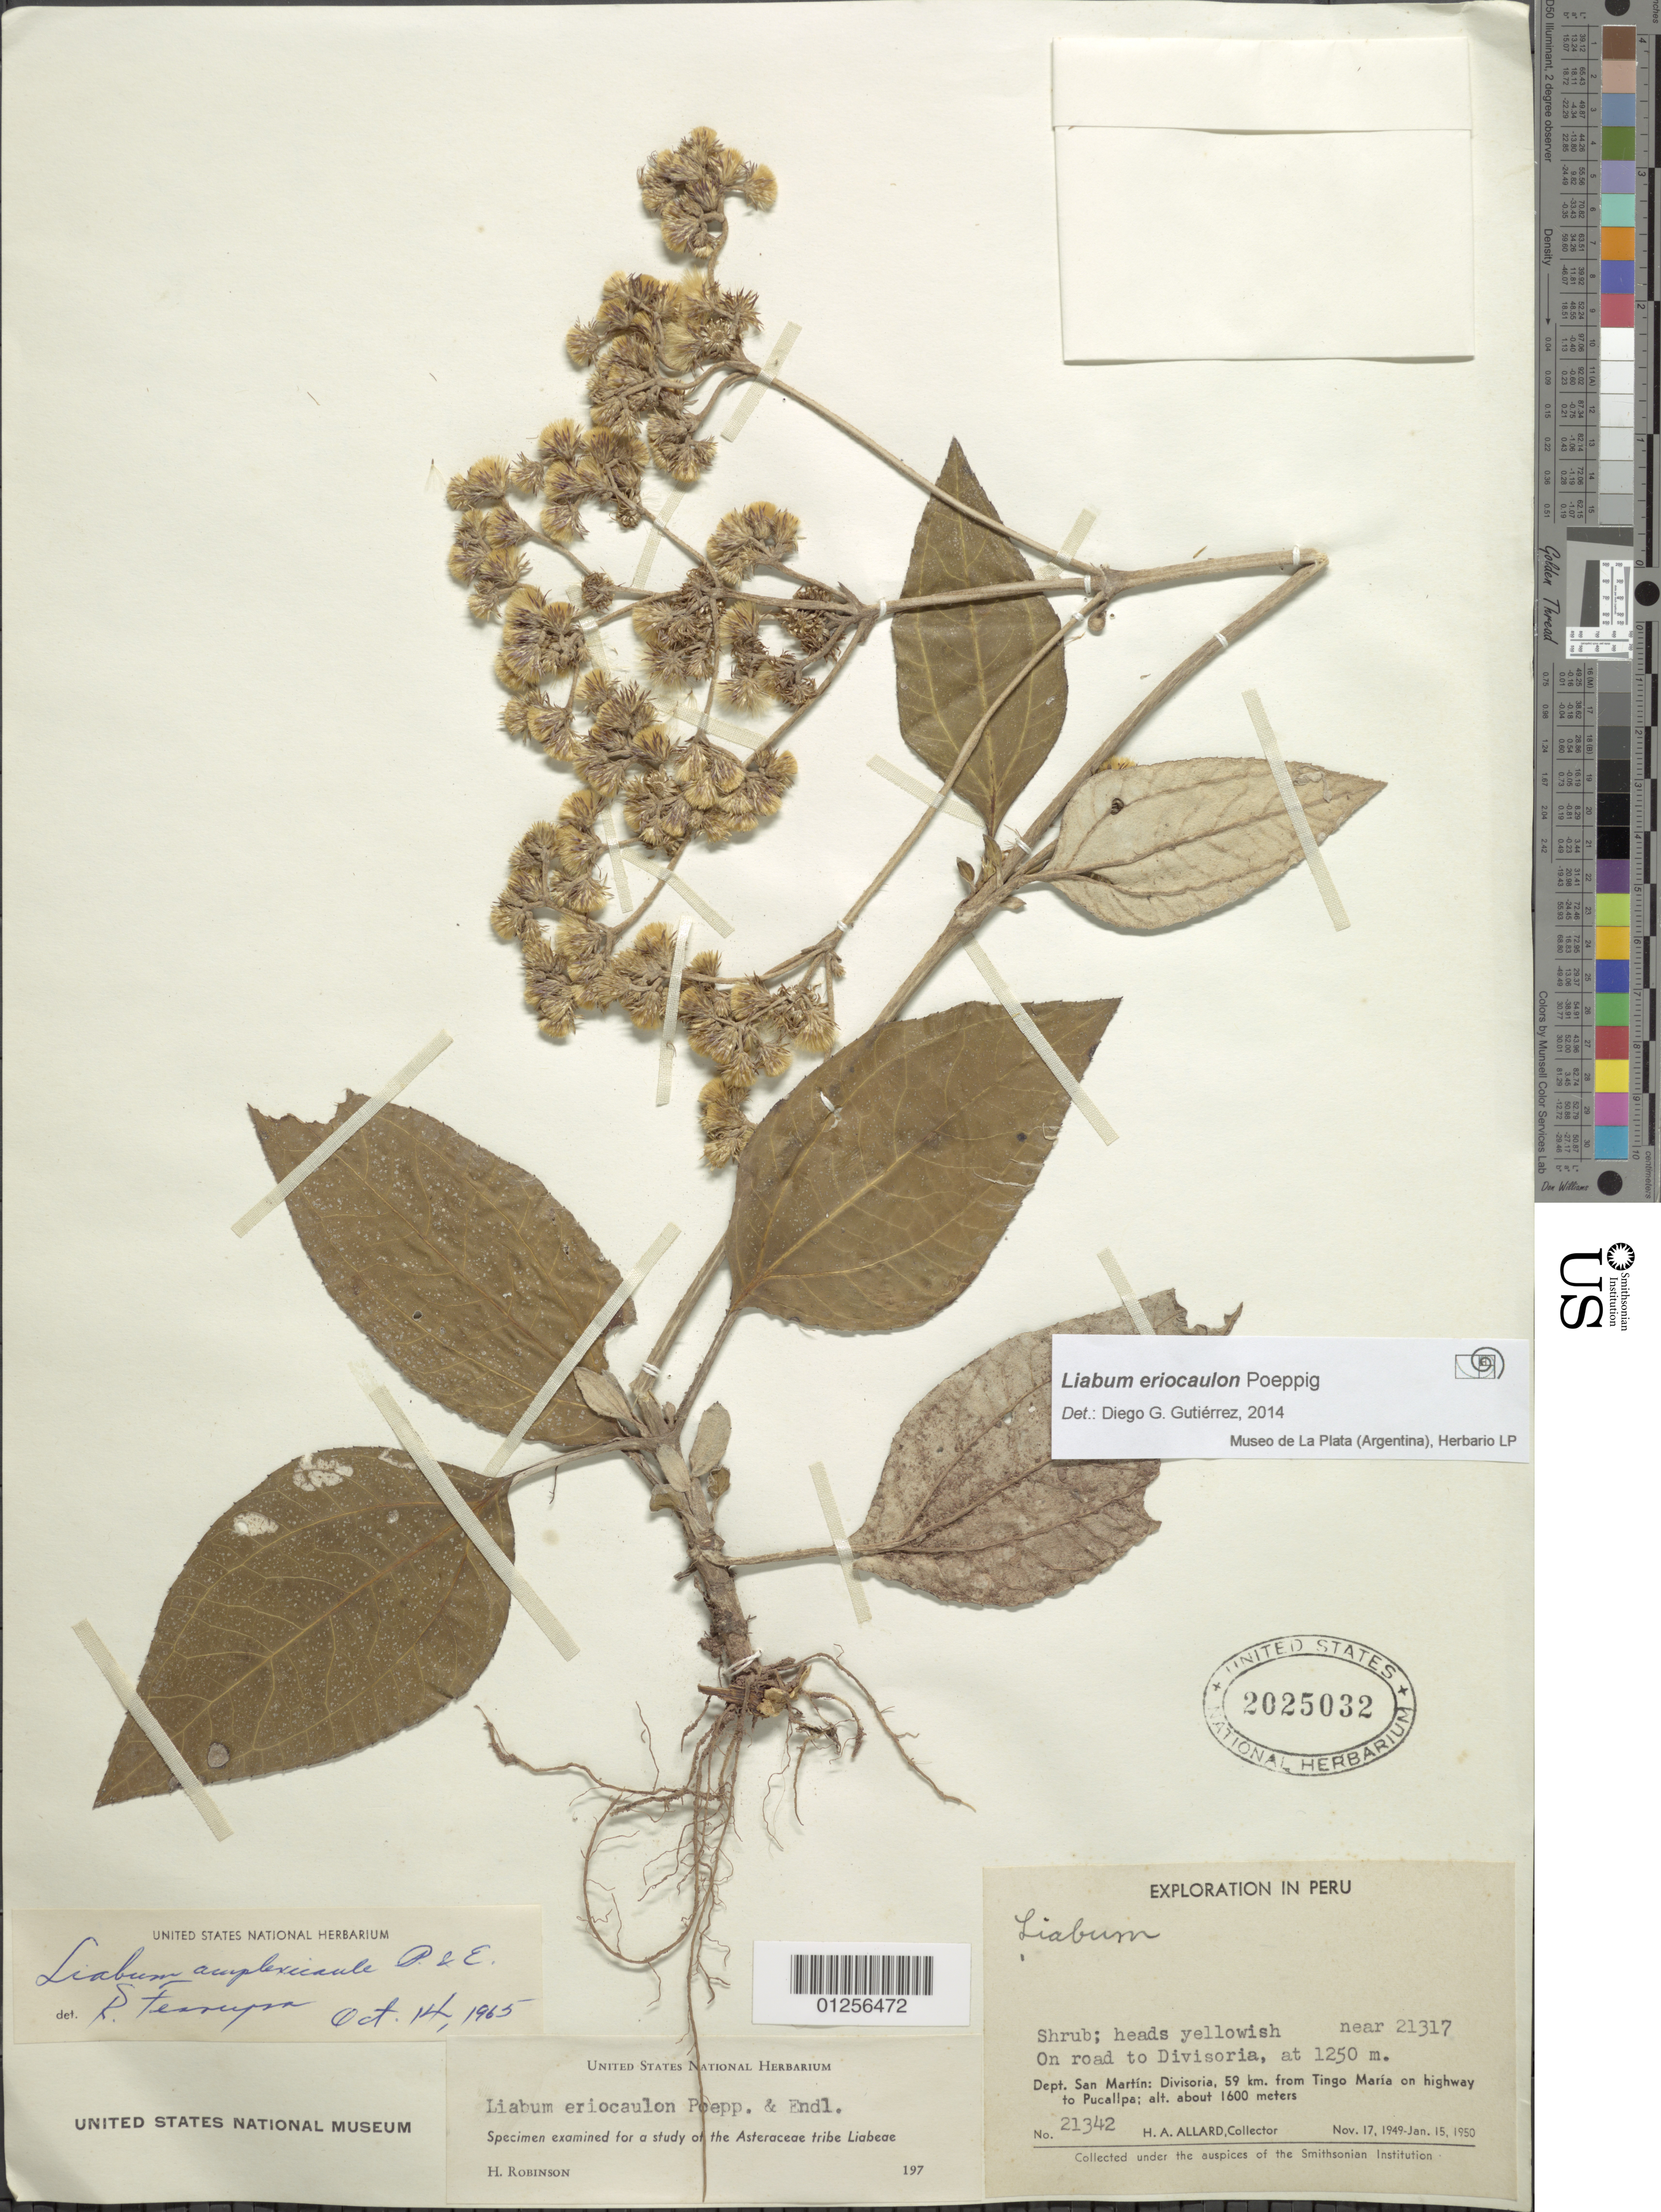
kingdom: Plantae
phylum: Tracheophyta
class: Magnoliopsida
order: Asterales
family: Asteraceae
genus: Liabum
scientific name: Liabum eriocaulon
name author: Poepp. & Endl.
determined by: Gutierrez, D. G.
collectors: H. A. Allard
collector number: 21342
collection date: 1949-11-17/1950-01-15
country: Peru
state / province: San Martín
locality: Divisoria, 59 km from Tingo Maria on highway to Pucallpa. On road to Divisoria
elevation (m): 1250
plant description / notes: near 21317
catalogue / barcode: US 2025032